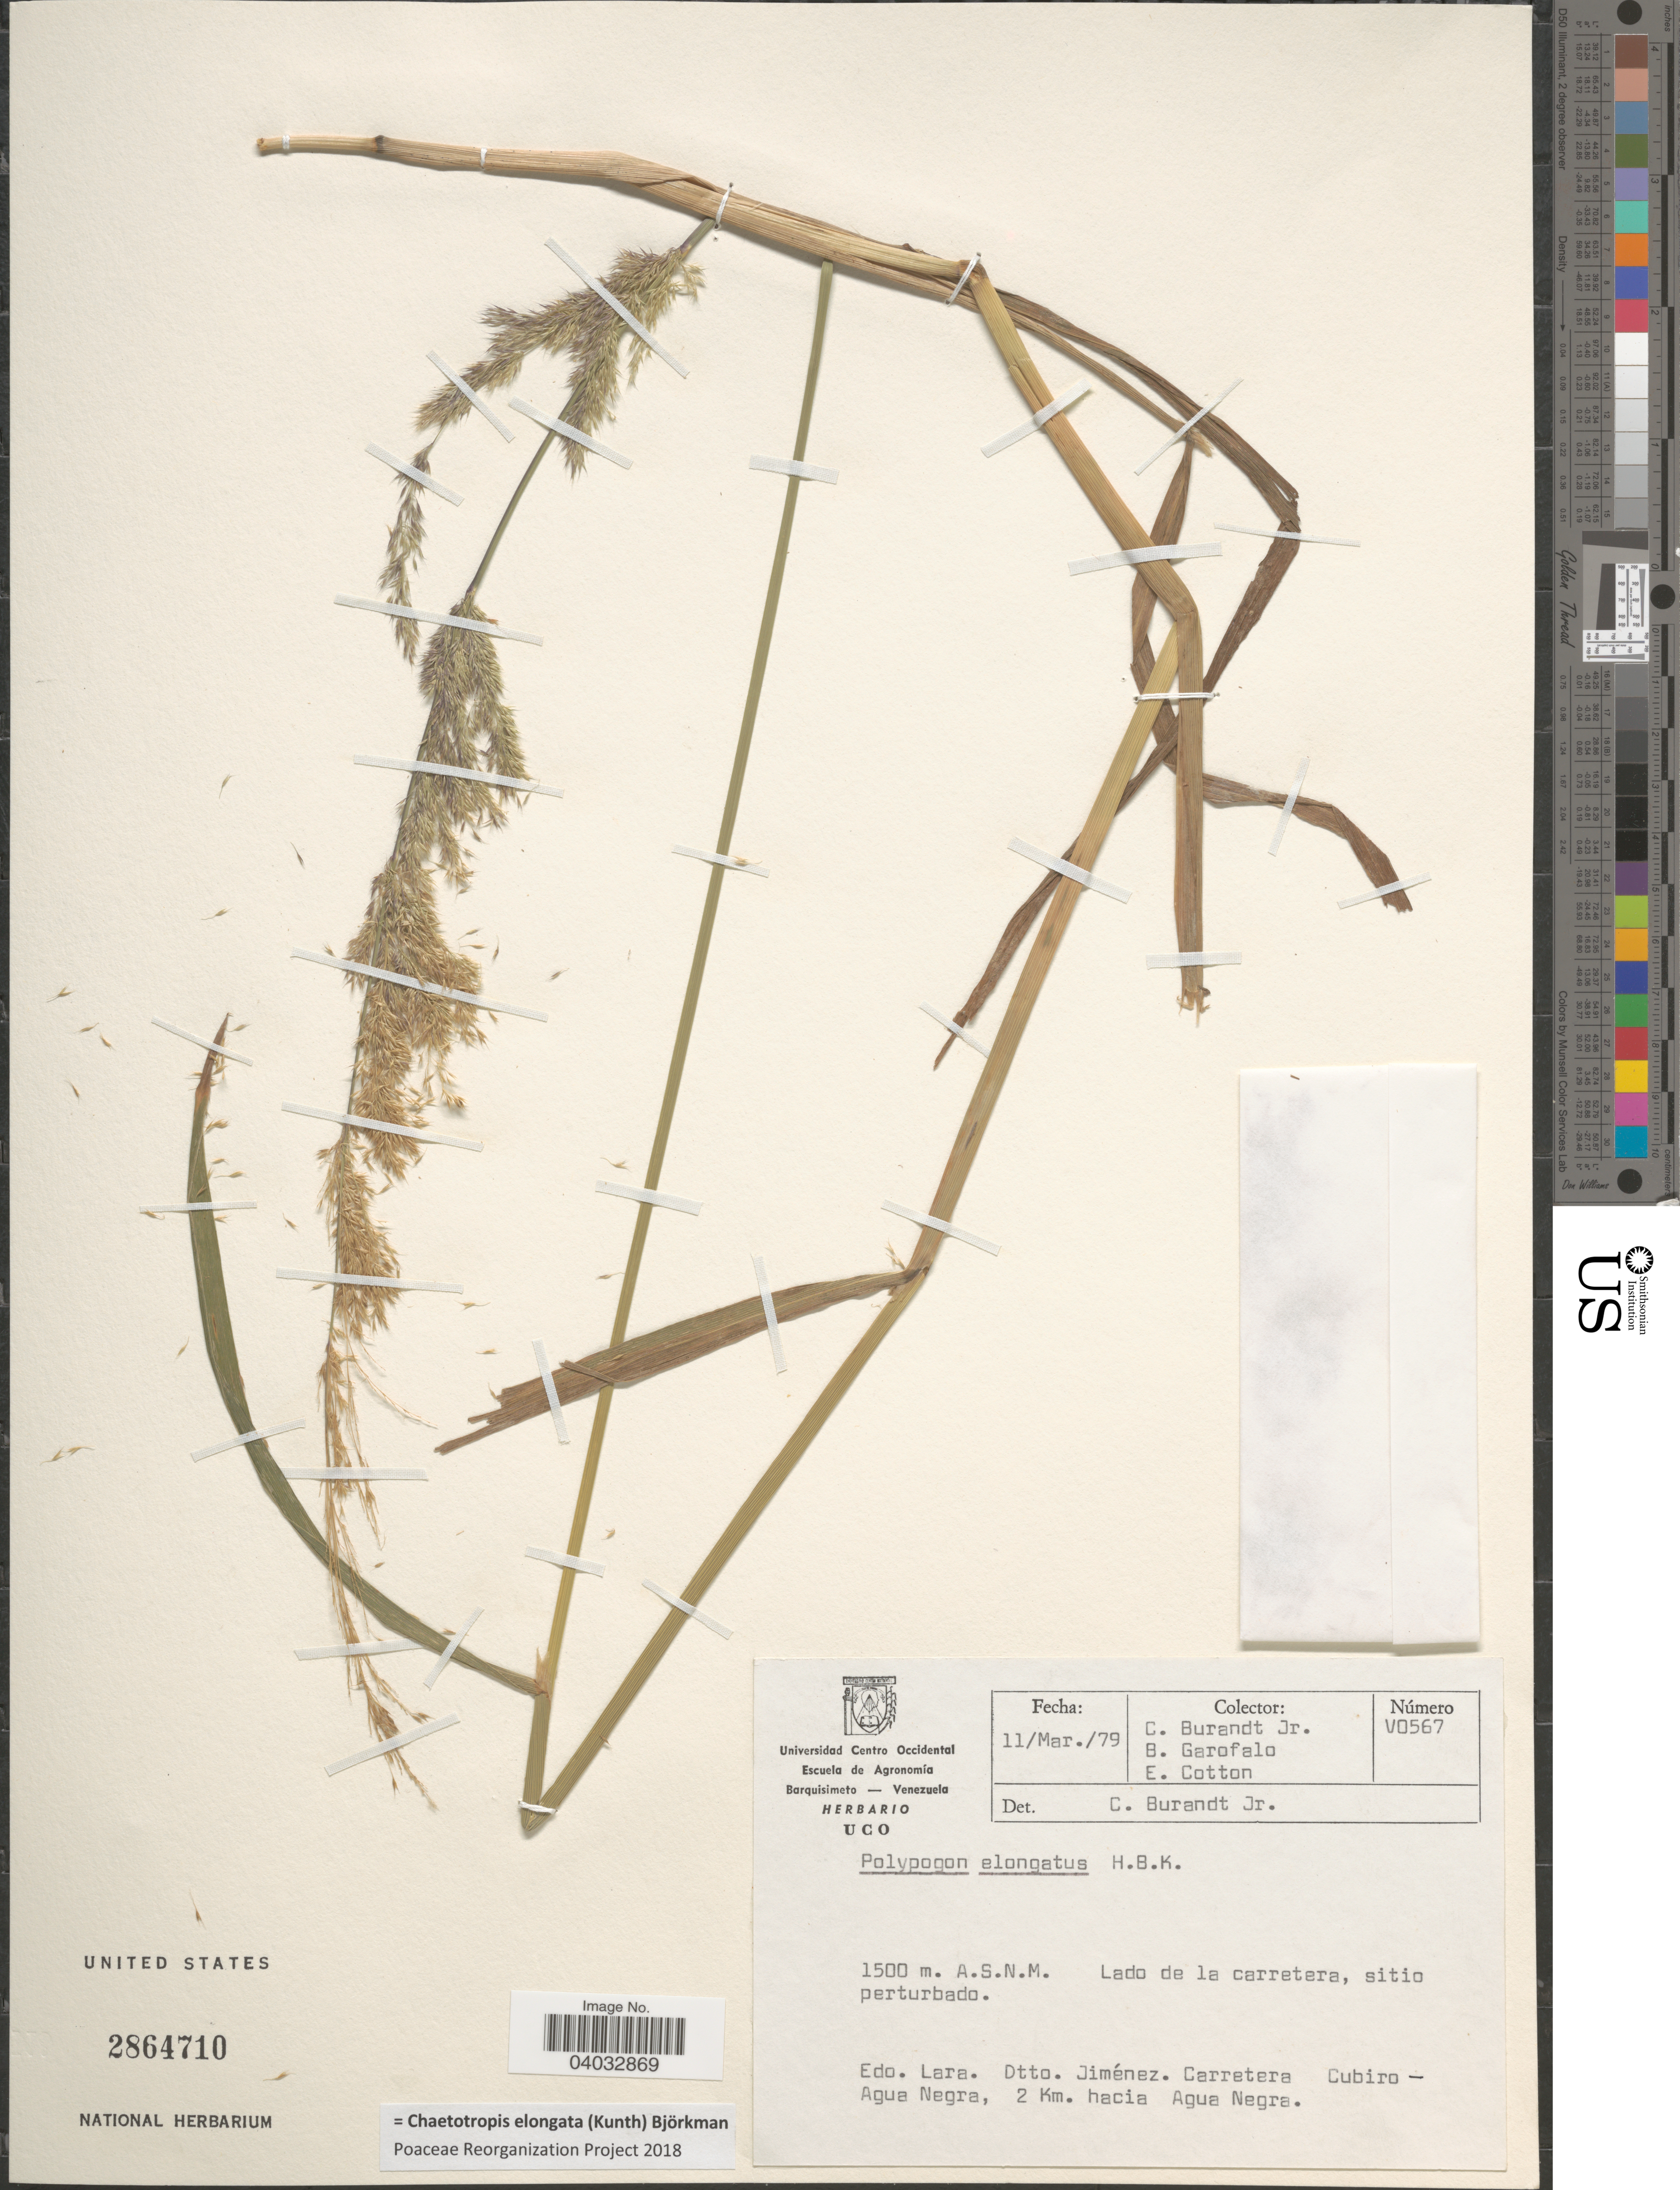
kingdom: Plantae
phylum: Tracheophyta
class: Liliopsida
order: Poales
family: Poaceae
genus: Chaetotropis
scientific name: Chaetotropis elongata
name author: (Kunth) Björkman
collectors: C. Burandt Jr., B. Garofalo & E. Cotton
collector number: V0567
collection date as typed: Transcribed d/m/y: 11/3/79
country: Venezuela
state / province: Lara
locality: Lado de la carretera, sitio perturbado. Dtto. Jiménez. Carretera Cubiro - Agua Negra, 2 Km. hacia Agua Negra.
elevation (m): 1500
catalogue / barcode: US 2864710